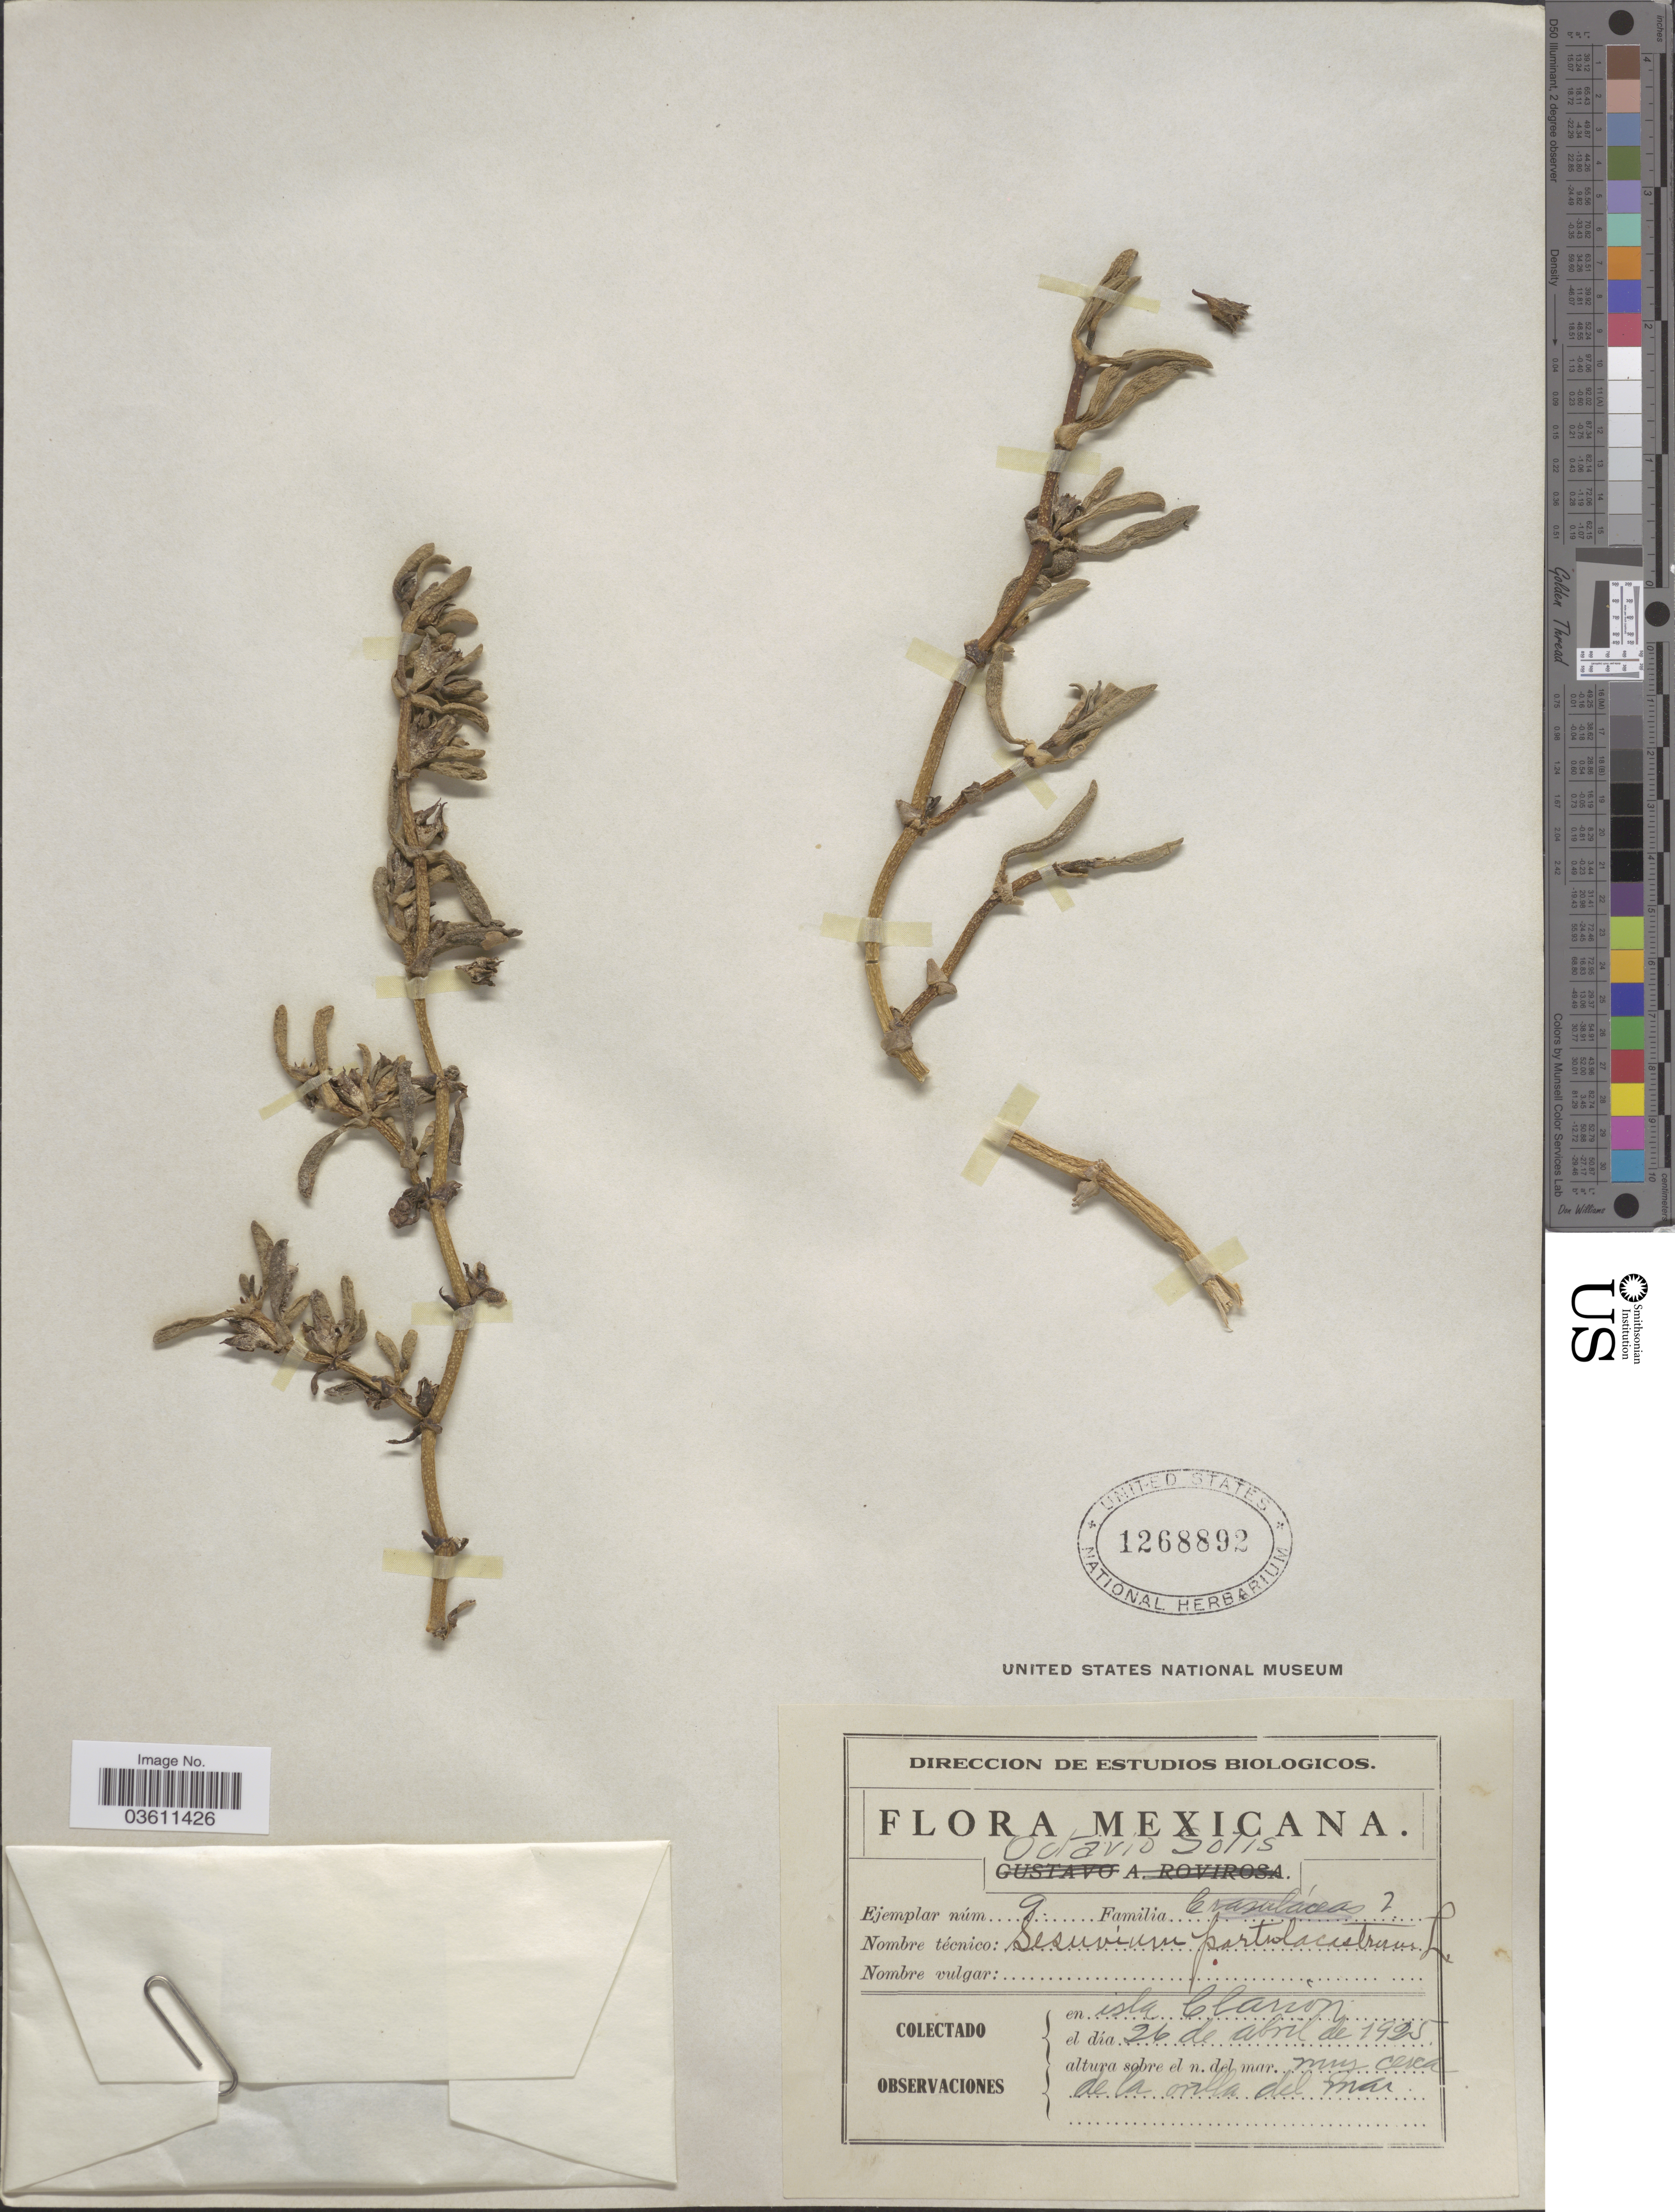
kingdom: Plantae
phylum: Tracheophyta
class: Magnoliopsida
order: Caryophyllales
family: Aizoaceae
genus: Sesuvium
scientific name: Sesuvium portulacastrum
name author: (L.) L.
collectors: O. Solis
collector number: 9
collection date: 1925-04-26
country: Mexico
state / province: Colima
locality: Isla Clarion.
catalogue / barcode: US 1268892